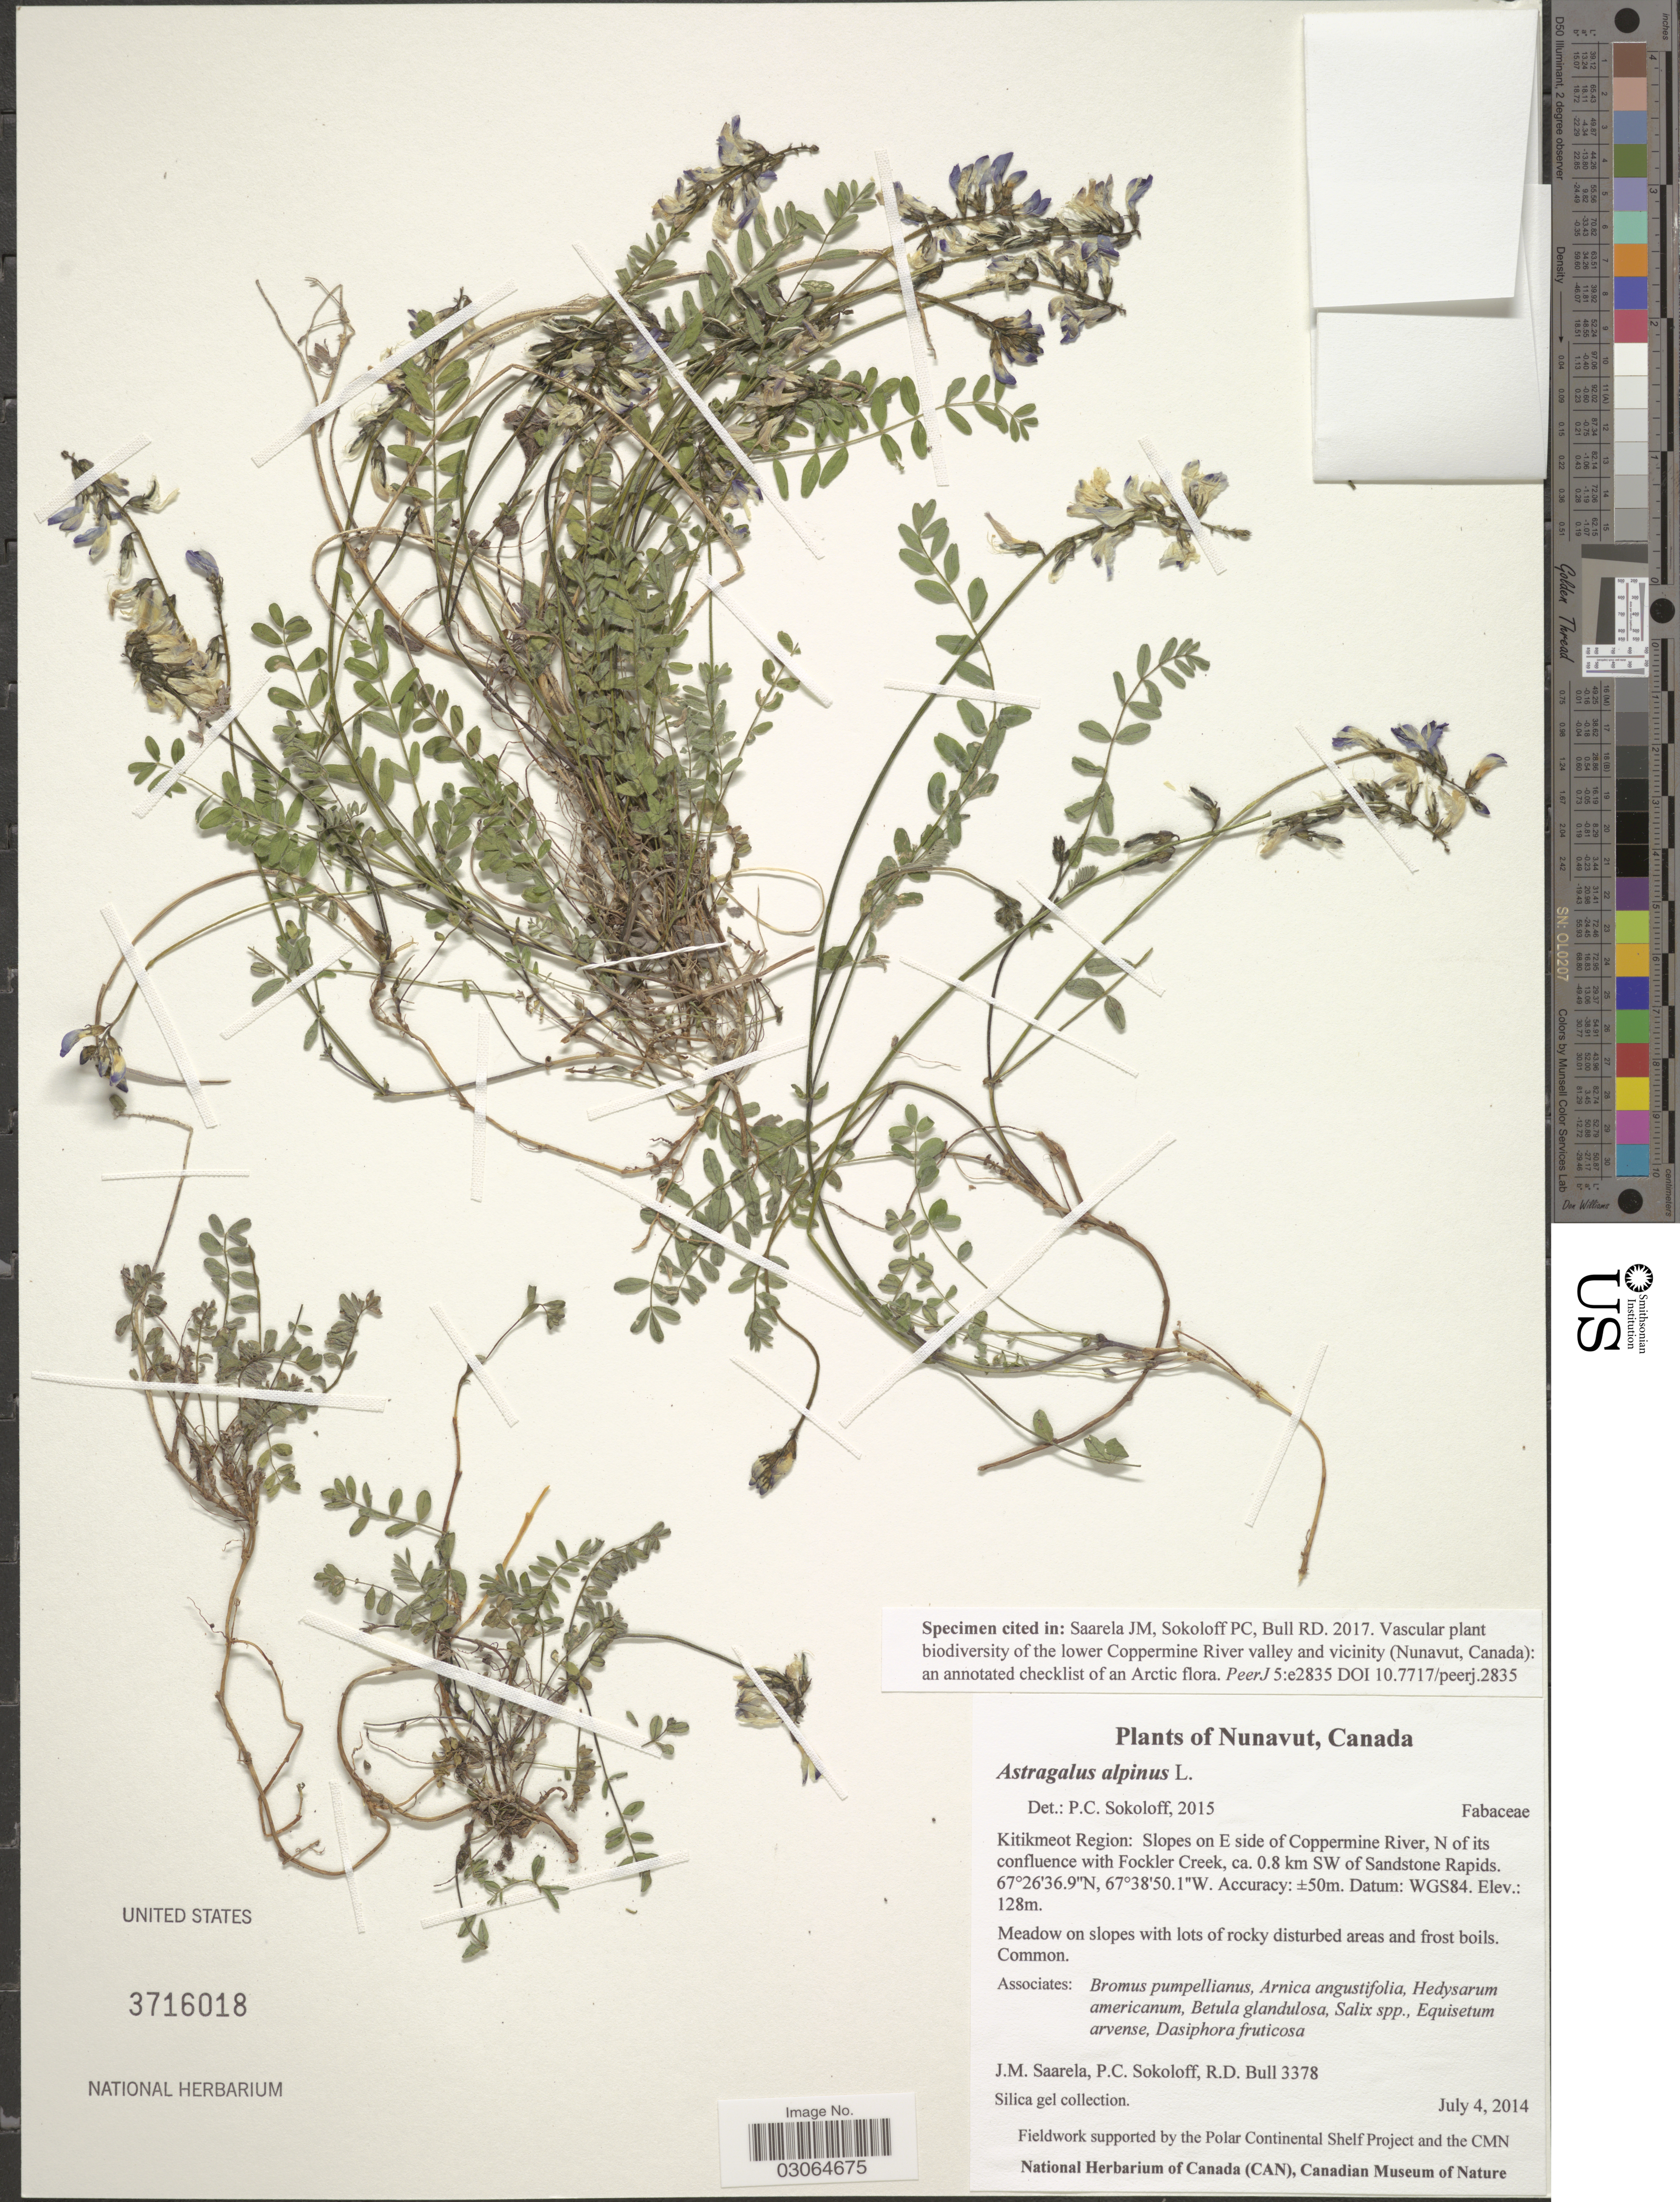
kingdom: Plantae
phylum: Tracheophyta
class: Magnoliopsida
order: Fabales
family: Fabaceae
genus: Astragalus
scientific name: Astragalus alpinus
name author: L.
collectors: J. Saarela, P. Sokoloff & R. Bull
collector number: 3378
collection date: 2014-07-04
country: Canada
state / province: Nunavut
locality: Kitikmeot Region: Slopes on E side of Coppermine River, N of its confluence with Fockler Creek, ca. 0.8 km SW of Sandstone Rapids.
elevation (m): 128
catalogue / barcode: US 3716018